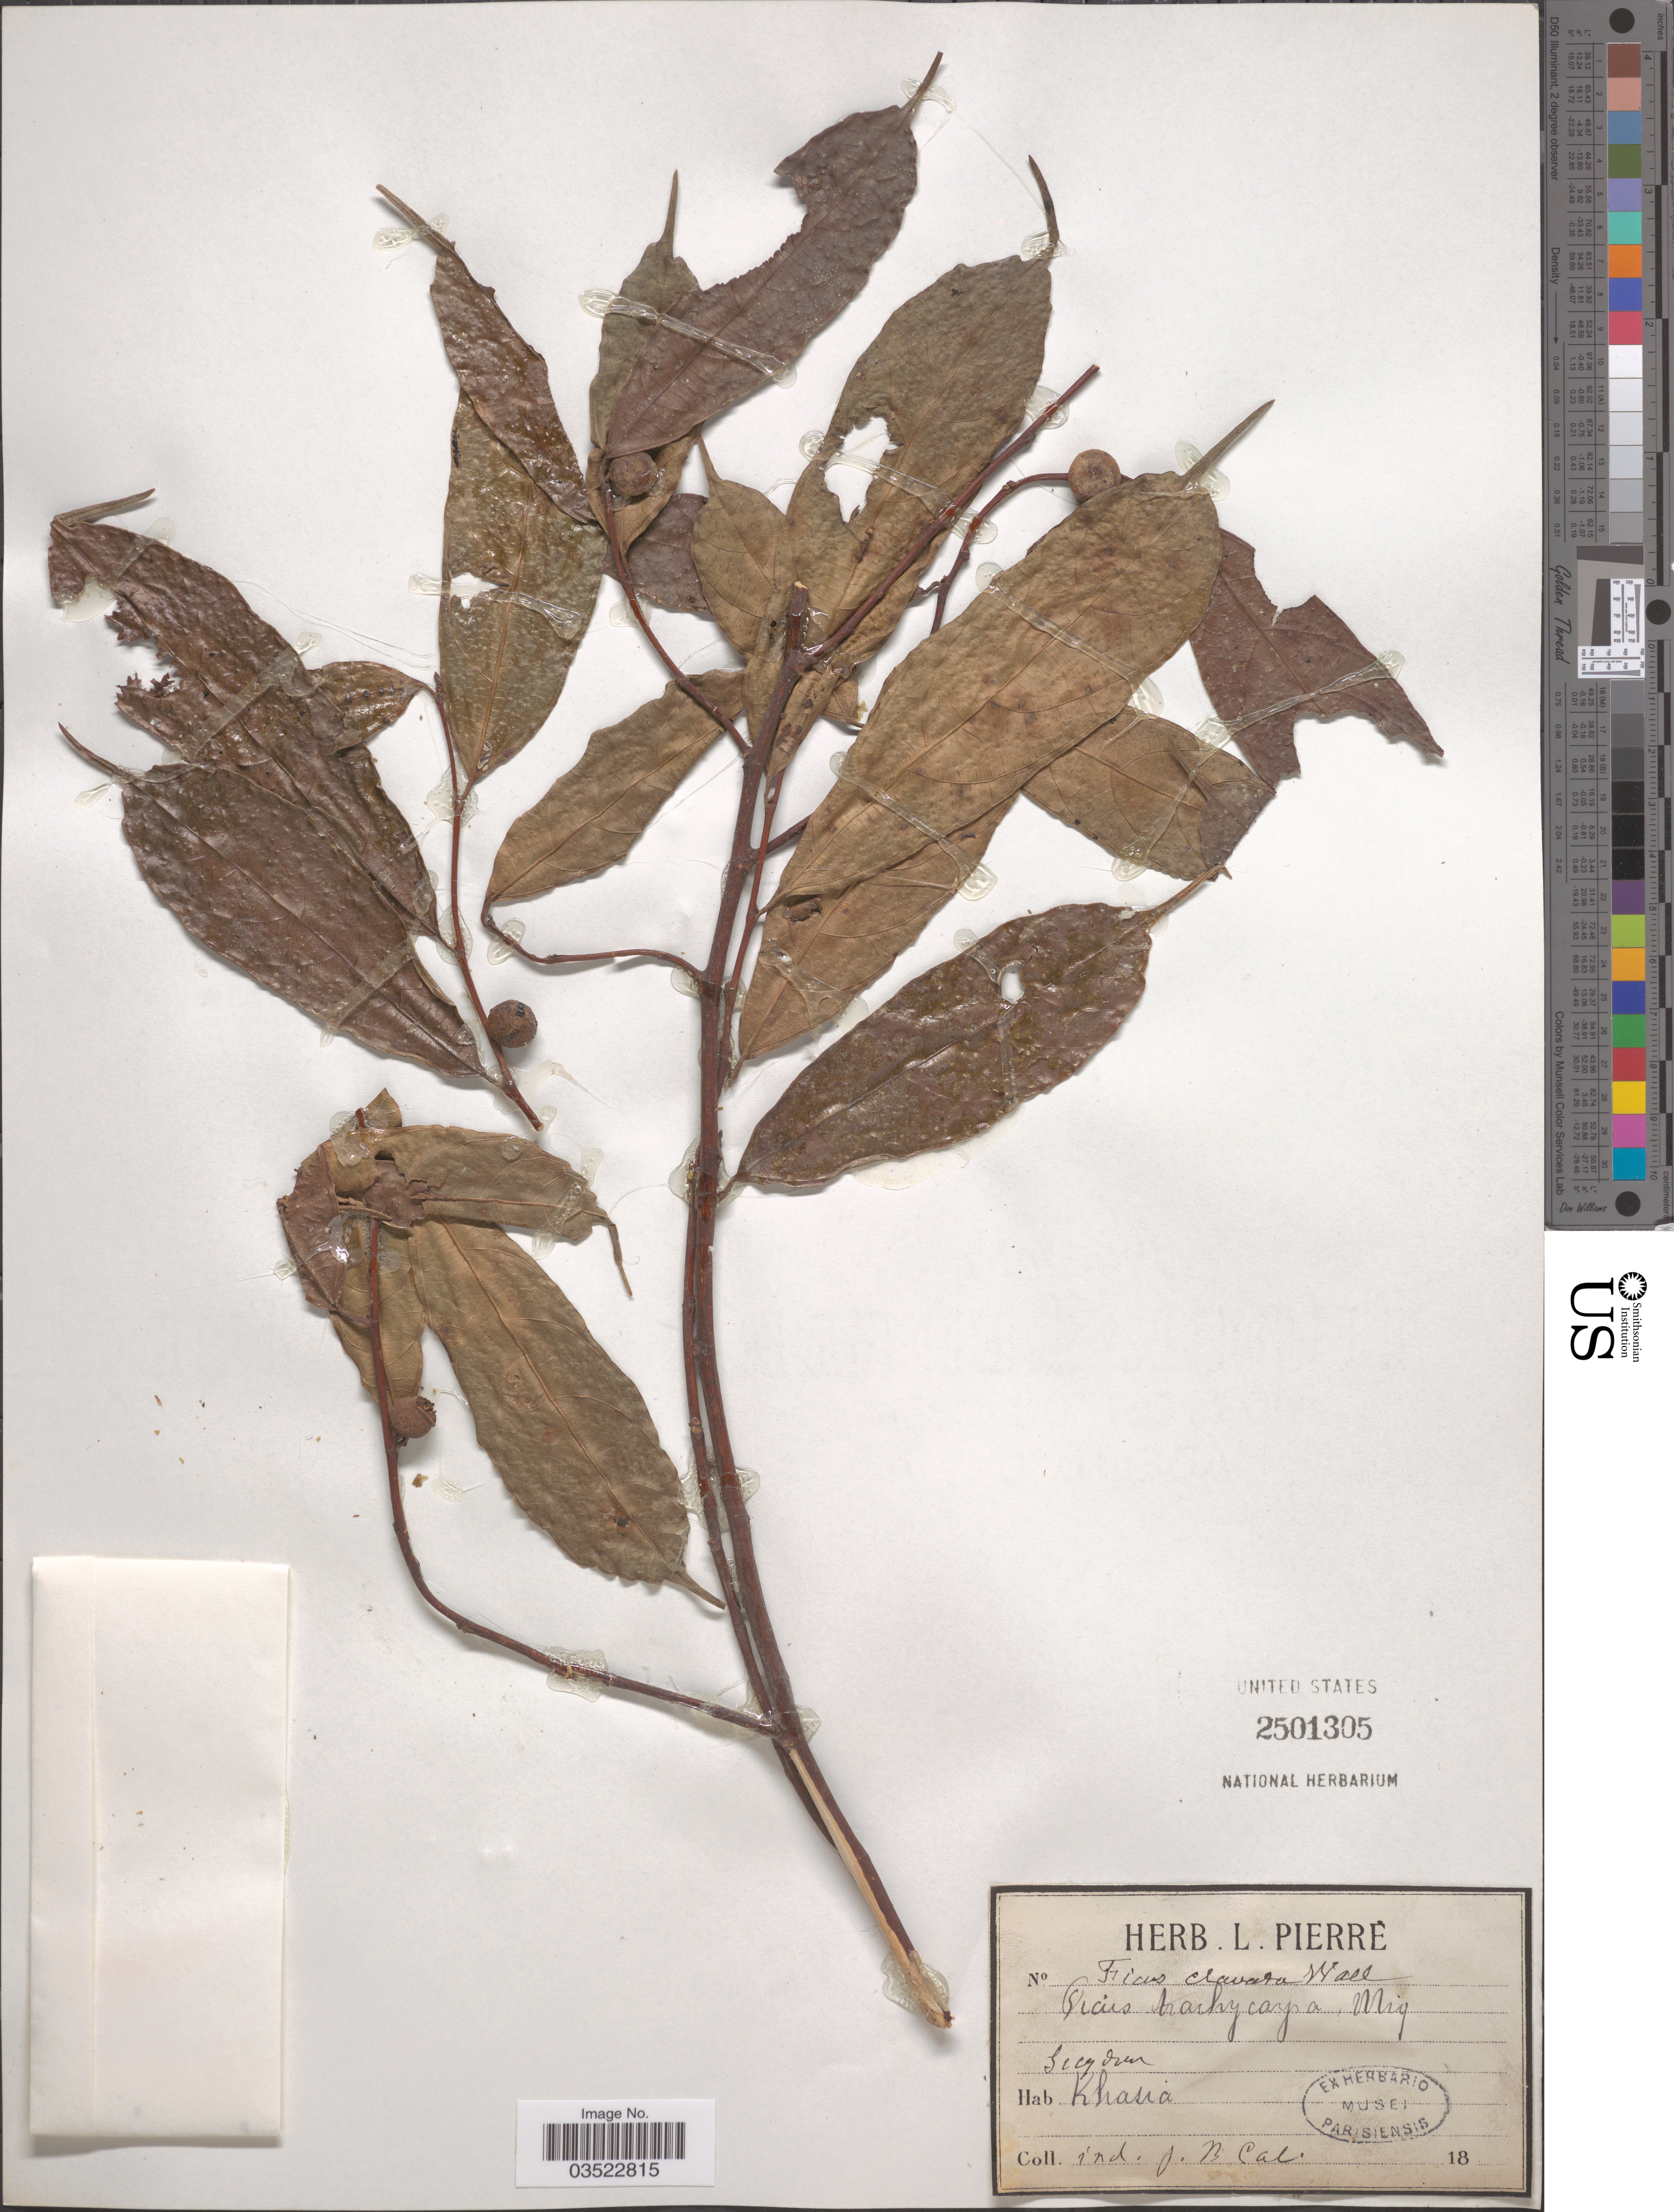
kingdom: Plantae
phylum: Tracheophyta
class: Magnoliopsida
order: Rosales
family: Moraceae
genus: Ficus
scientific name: Ficus subincisa var. subincisa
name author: Buch.-Ham. ex Sm.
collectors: J. Cal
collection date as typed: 18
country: India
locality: Khasia.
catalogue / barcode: US 2501305